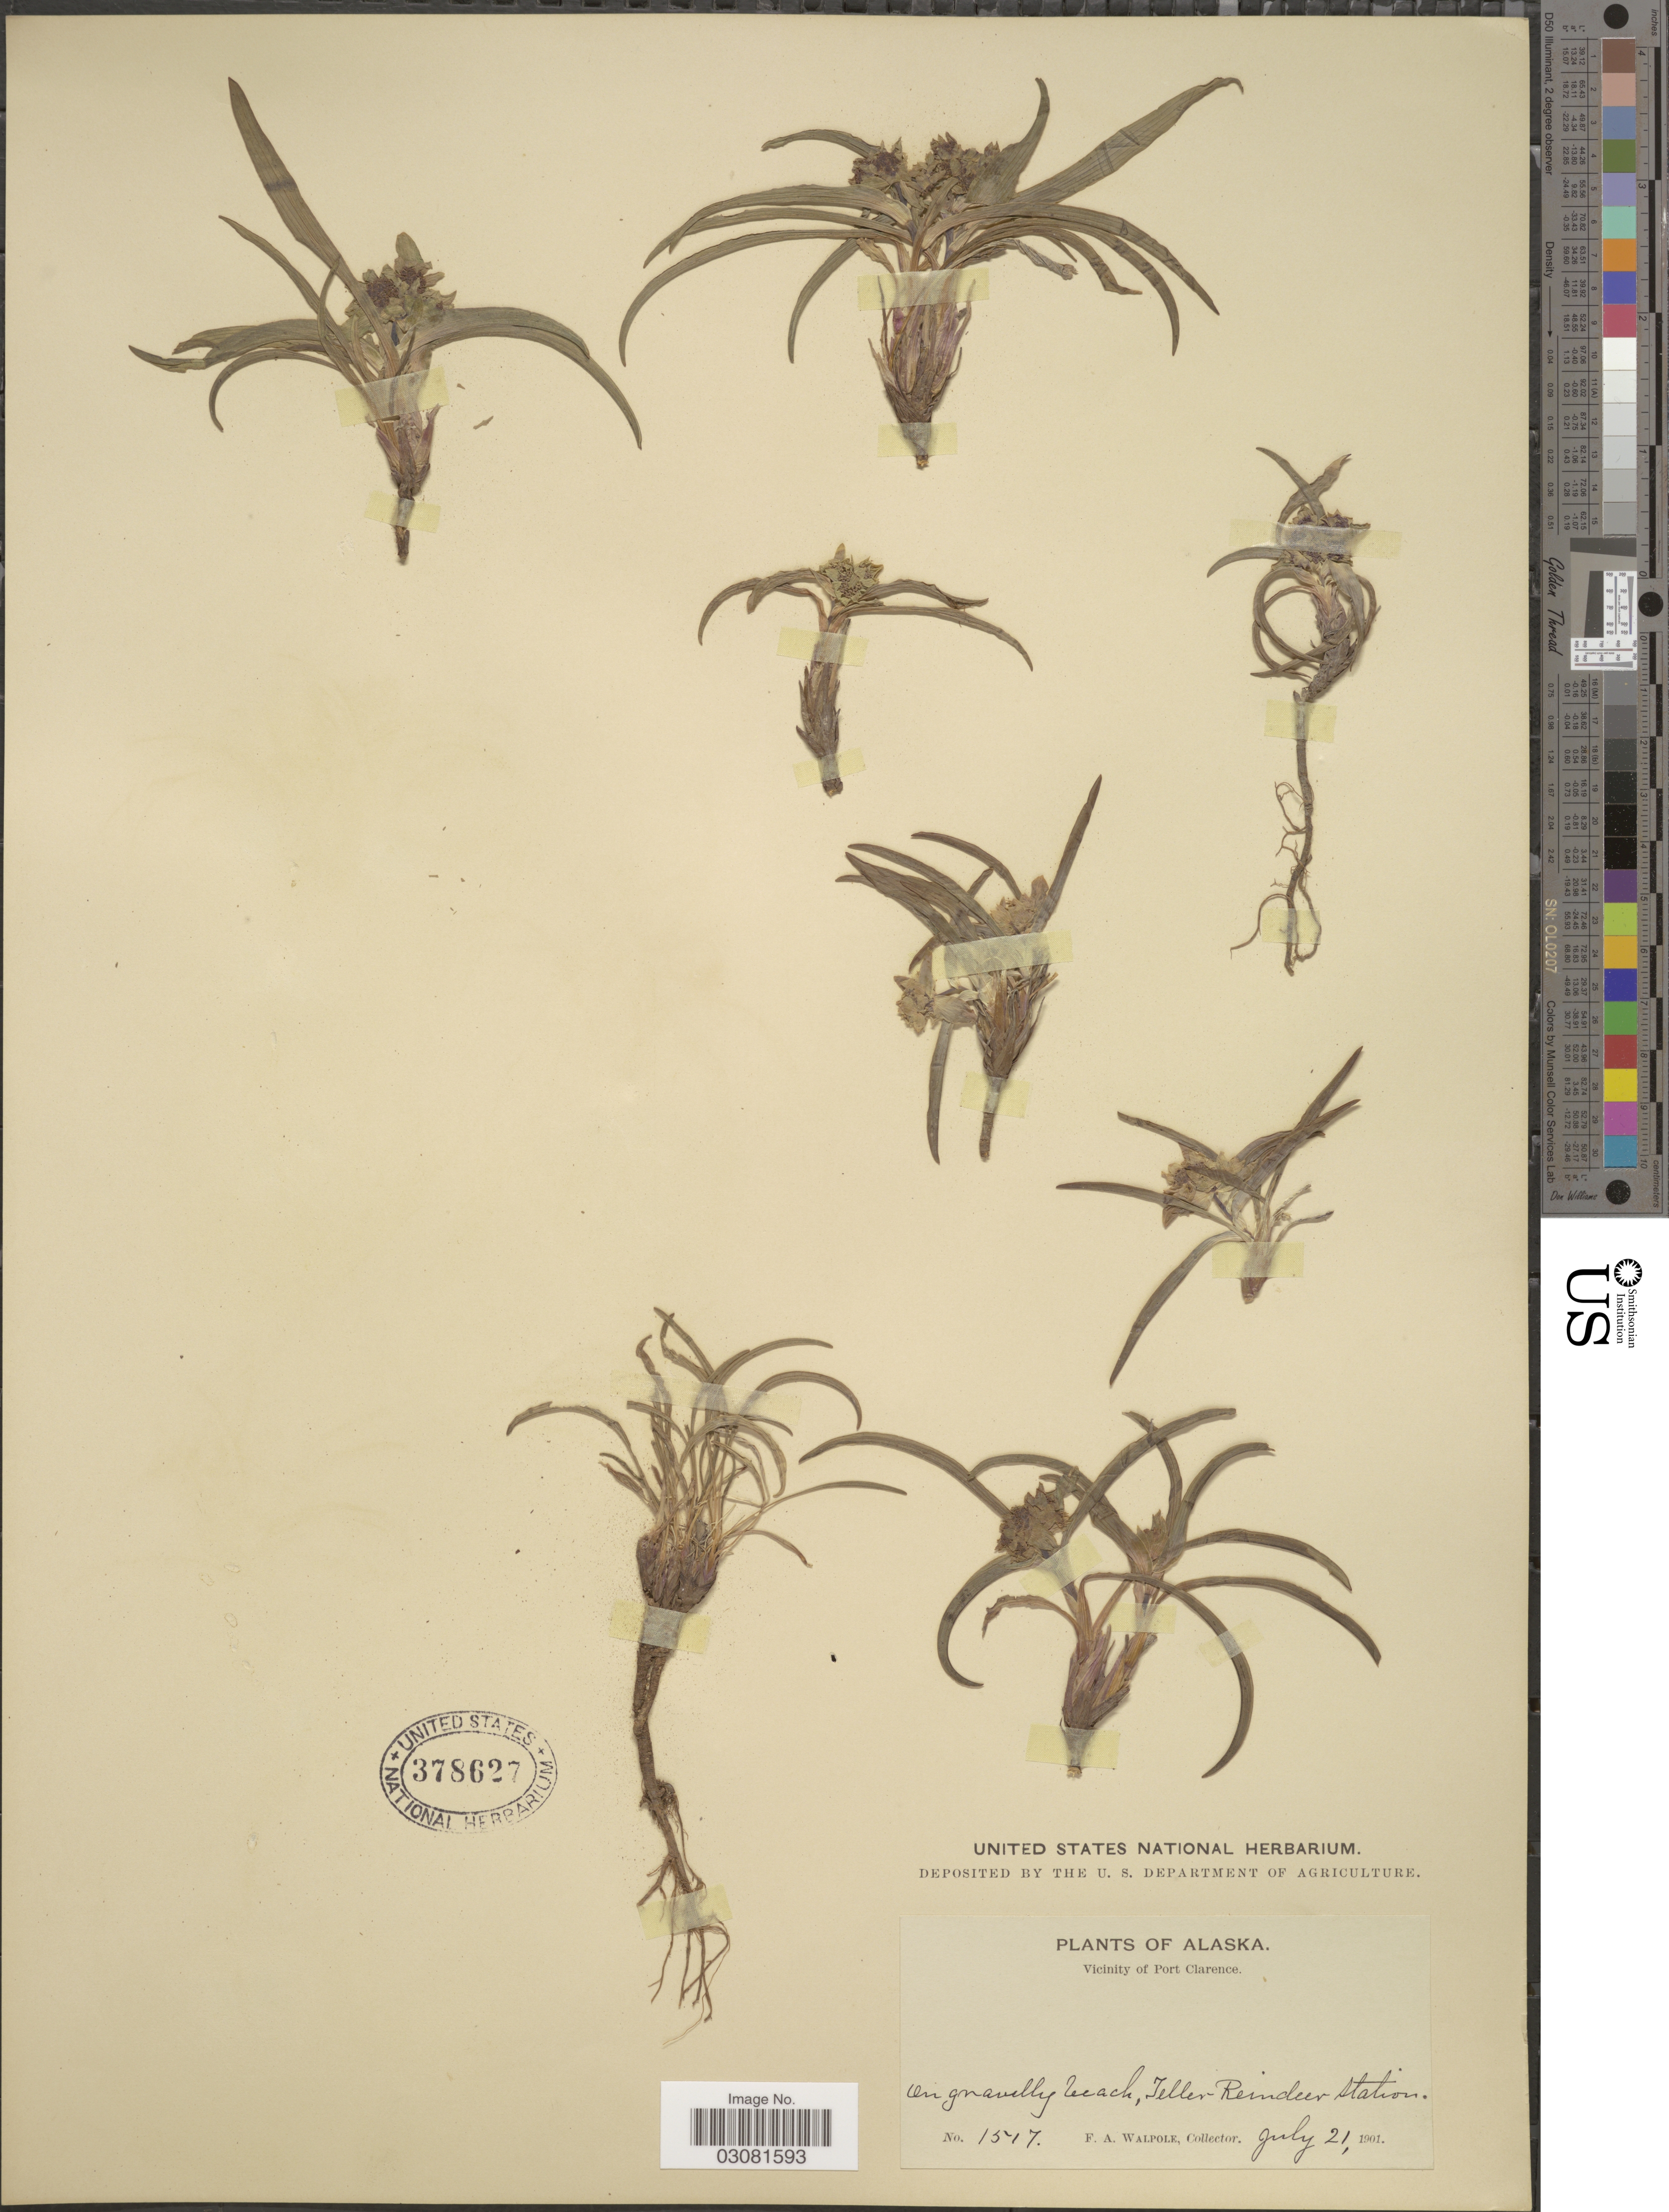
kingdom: Plantae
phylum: Tracheophyta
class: Magnoliopsida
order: Apiales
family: Apiaceae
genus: Bupleurum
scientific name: Bupleurum americanum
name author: J.M. Coult. & Rose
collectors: F. Walpole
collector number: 1517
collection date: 1901-07-21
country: United States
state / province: Alaska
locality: Vicinity of Port Clarence, Gravelly beach, Teller Reindeer Station.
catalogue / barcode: US 378627